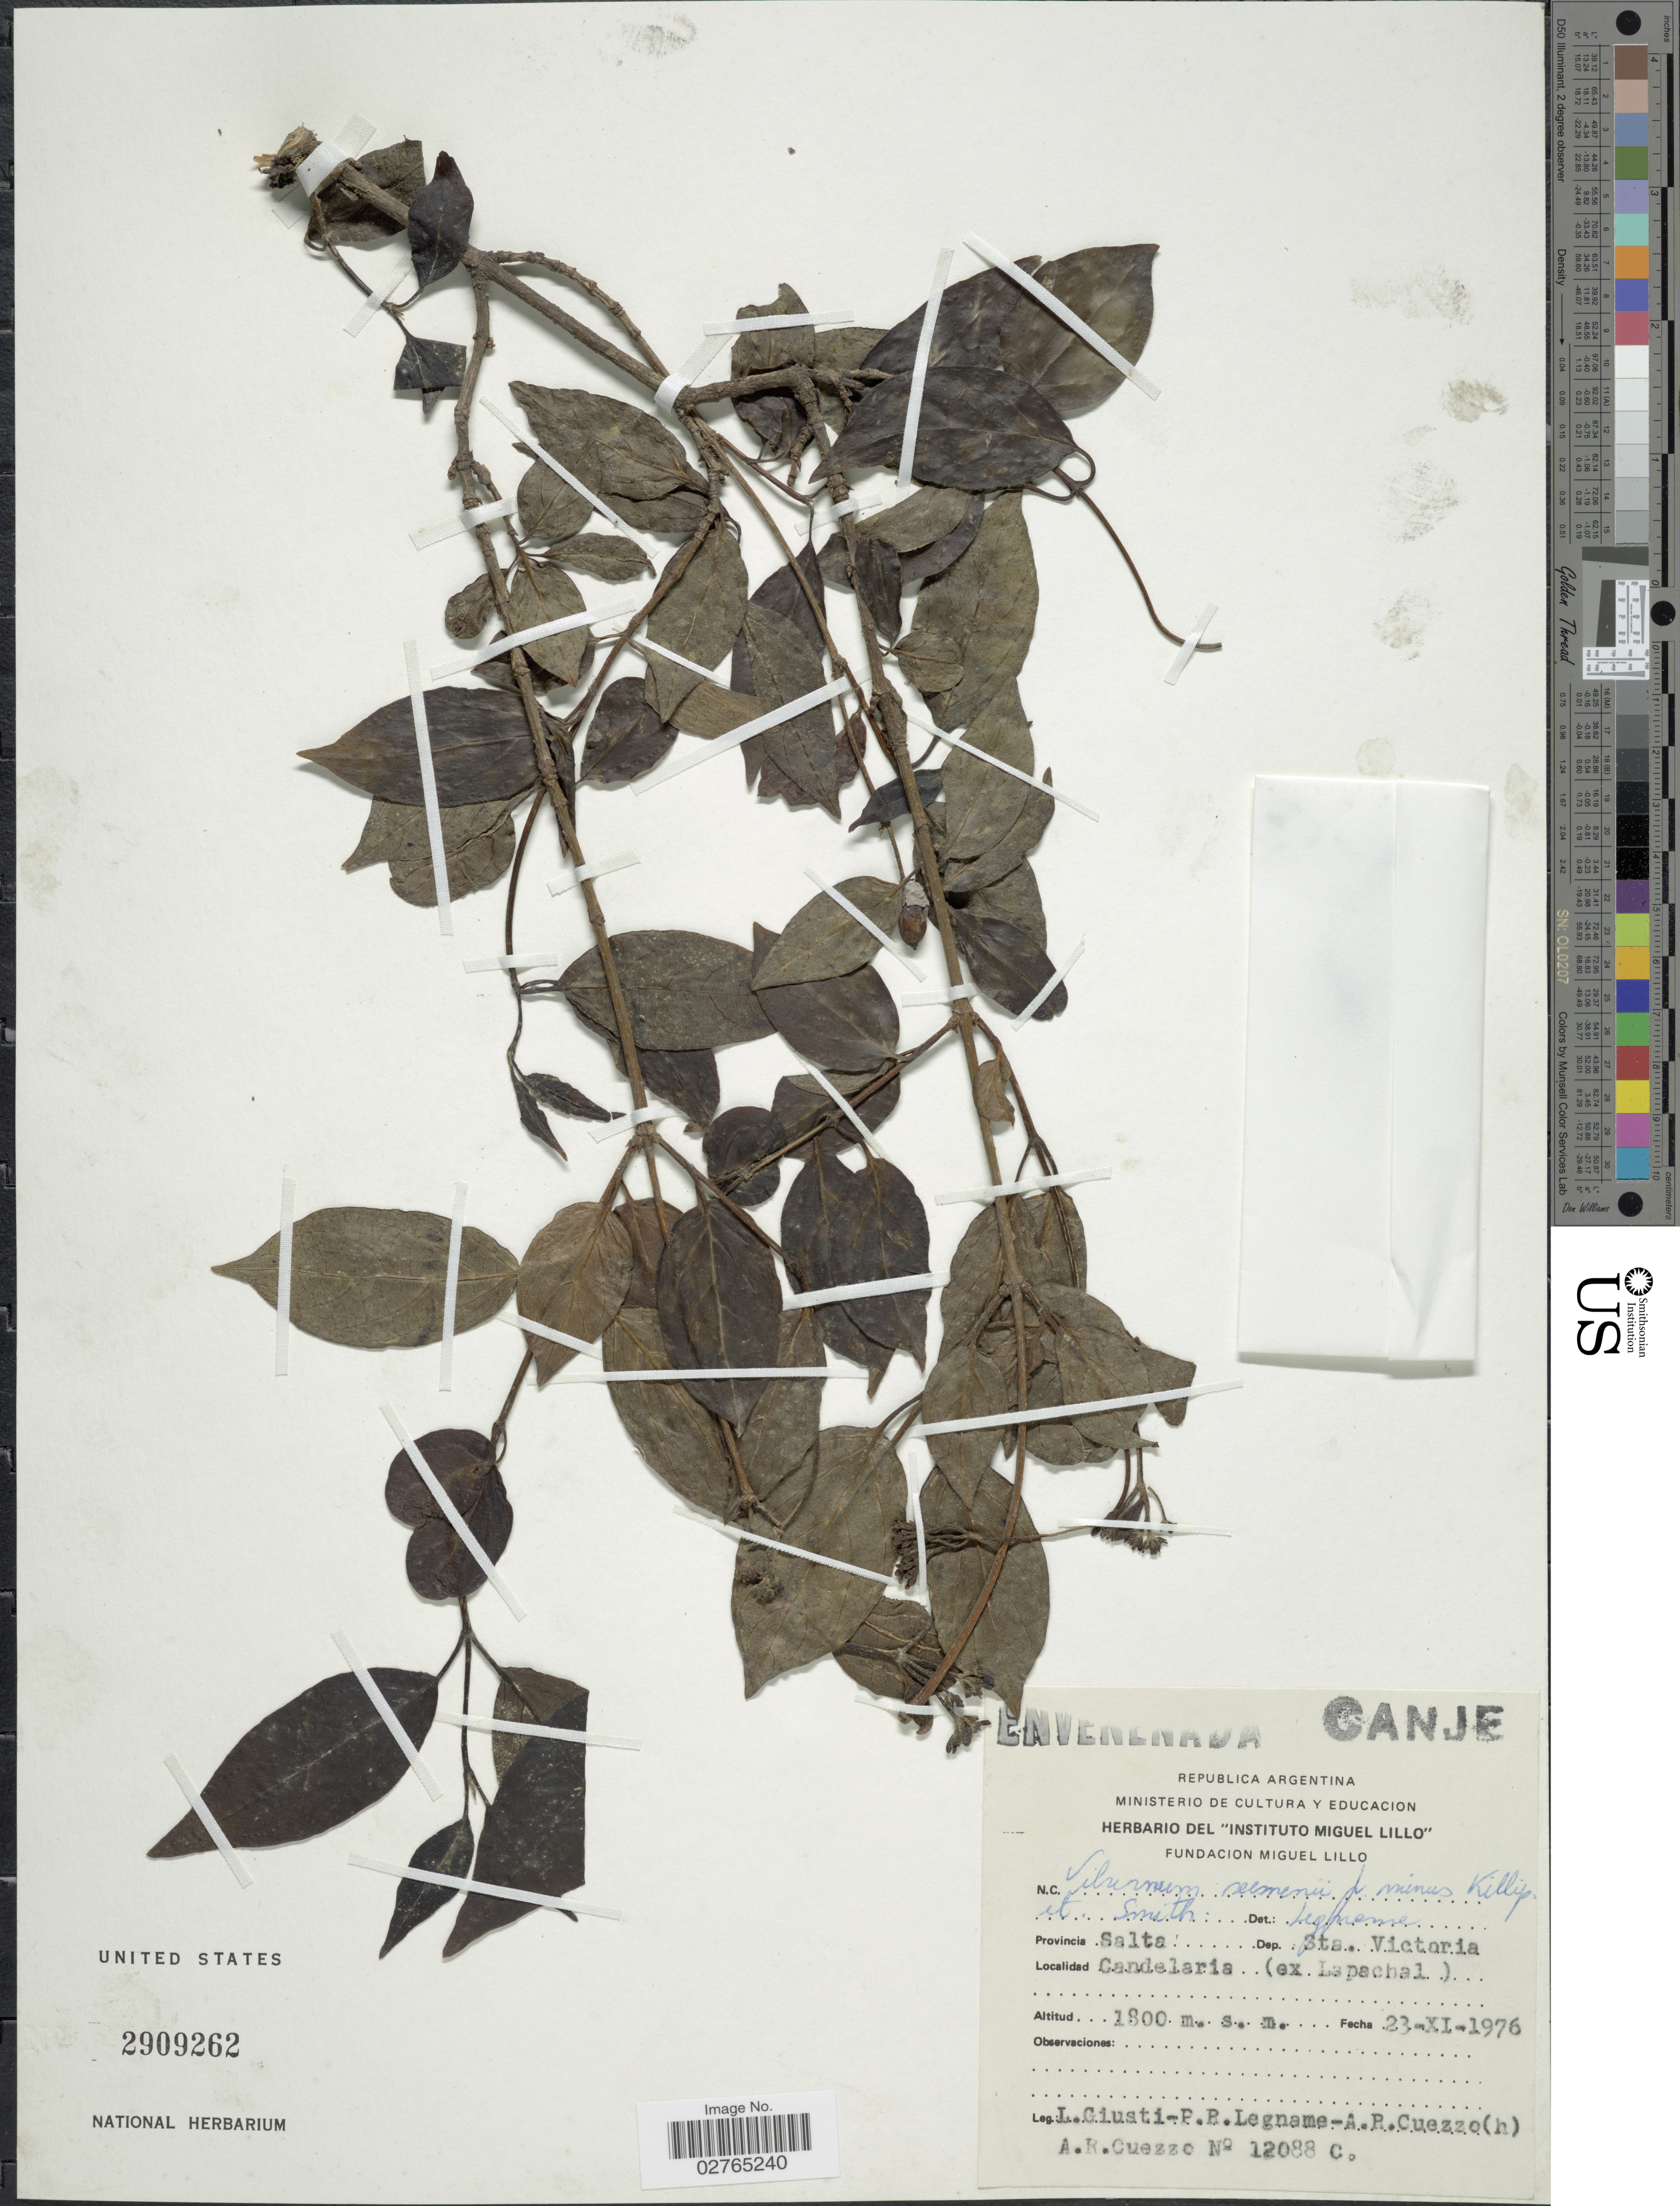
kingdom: Plantae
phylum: Tracheophyta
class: Magnoliopsida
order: Dipsacales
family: Viburnaceae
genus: Viburnum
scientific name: Viburnum seemenii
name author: Graebn. in Urb.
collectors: L. Giusti, P. R. Legname, A. Cuezzo & A. Cuezzo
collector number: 12088C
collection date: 1976-11-23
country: Argentina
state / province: Salta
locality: Dep. Sta. Victoria. Candelaria (ex Lapachal).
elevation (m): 1800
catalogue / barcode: US 2909262